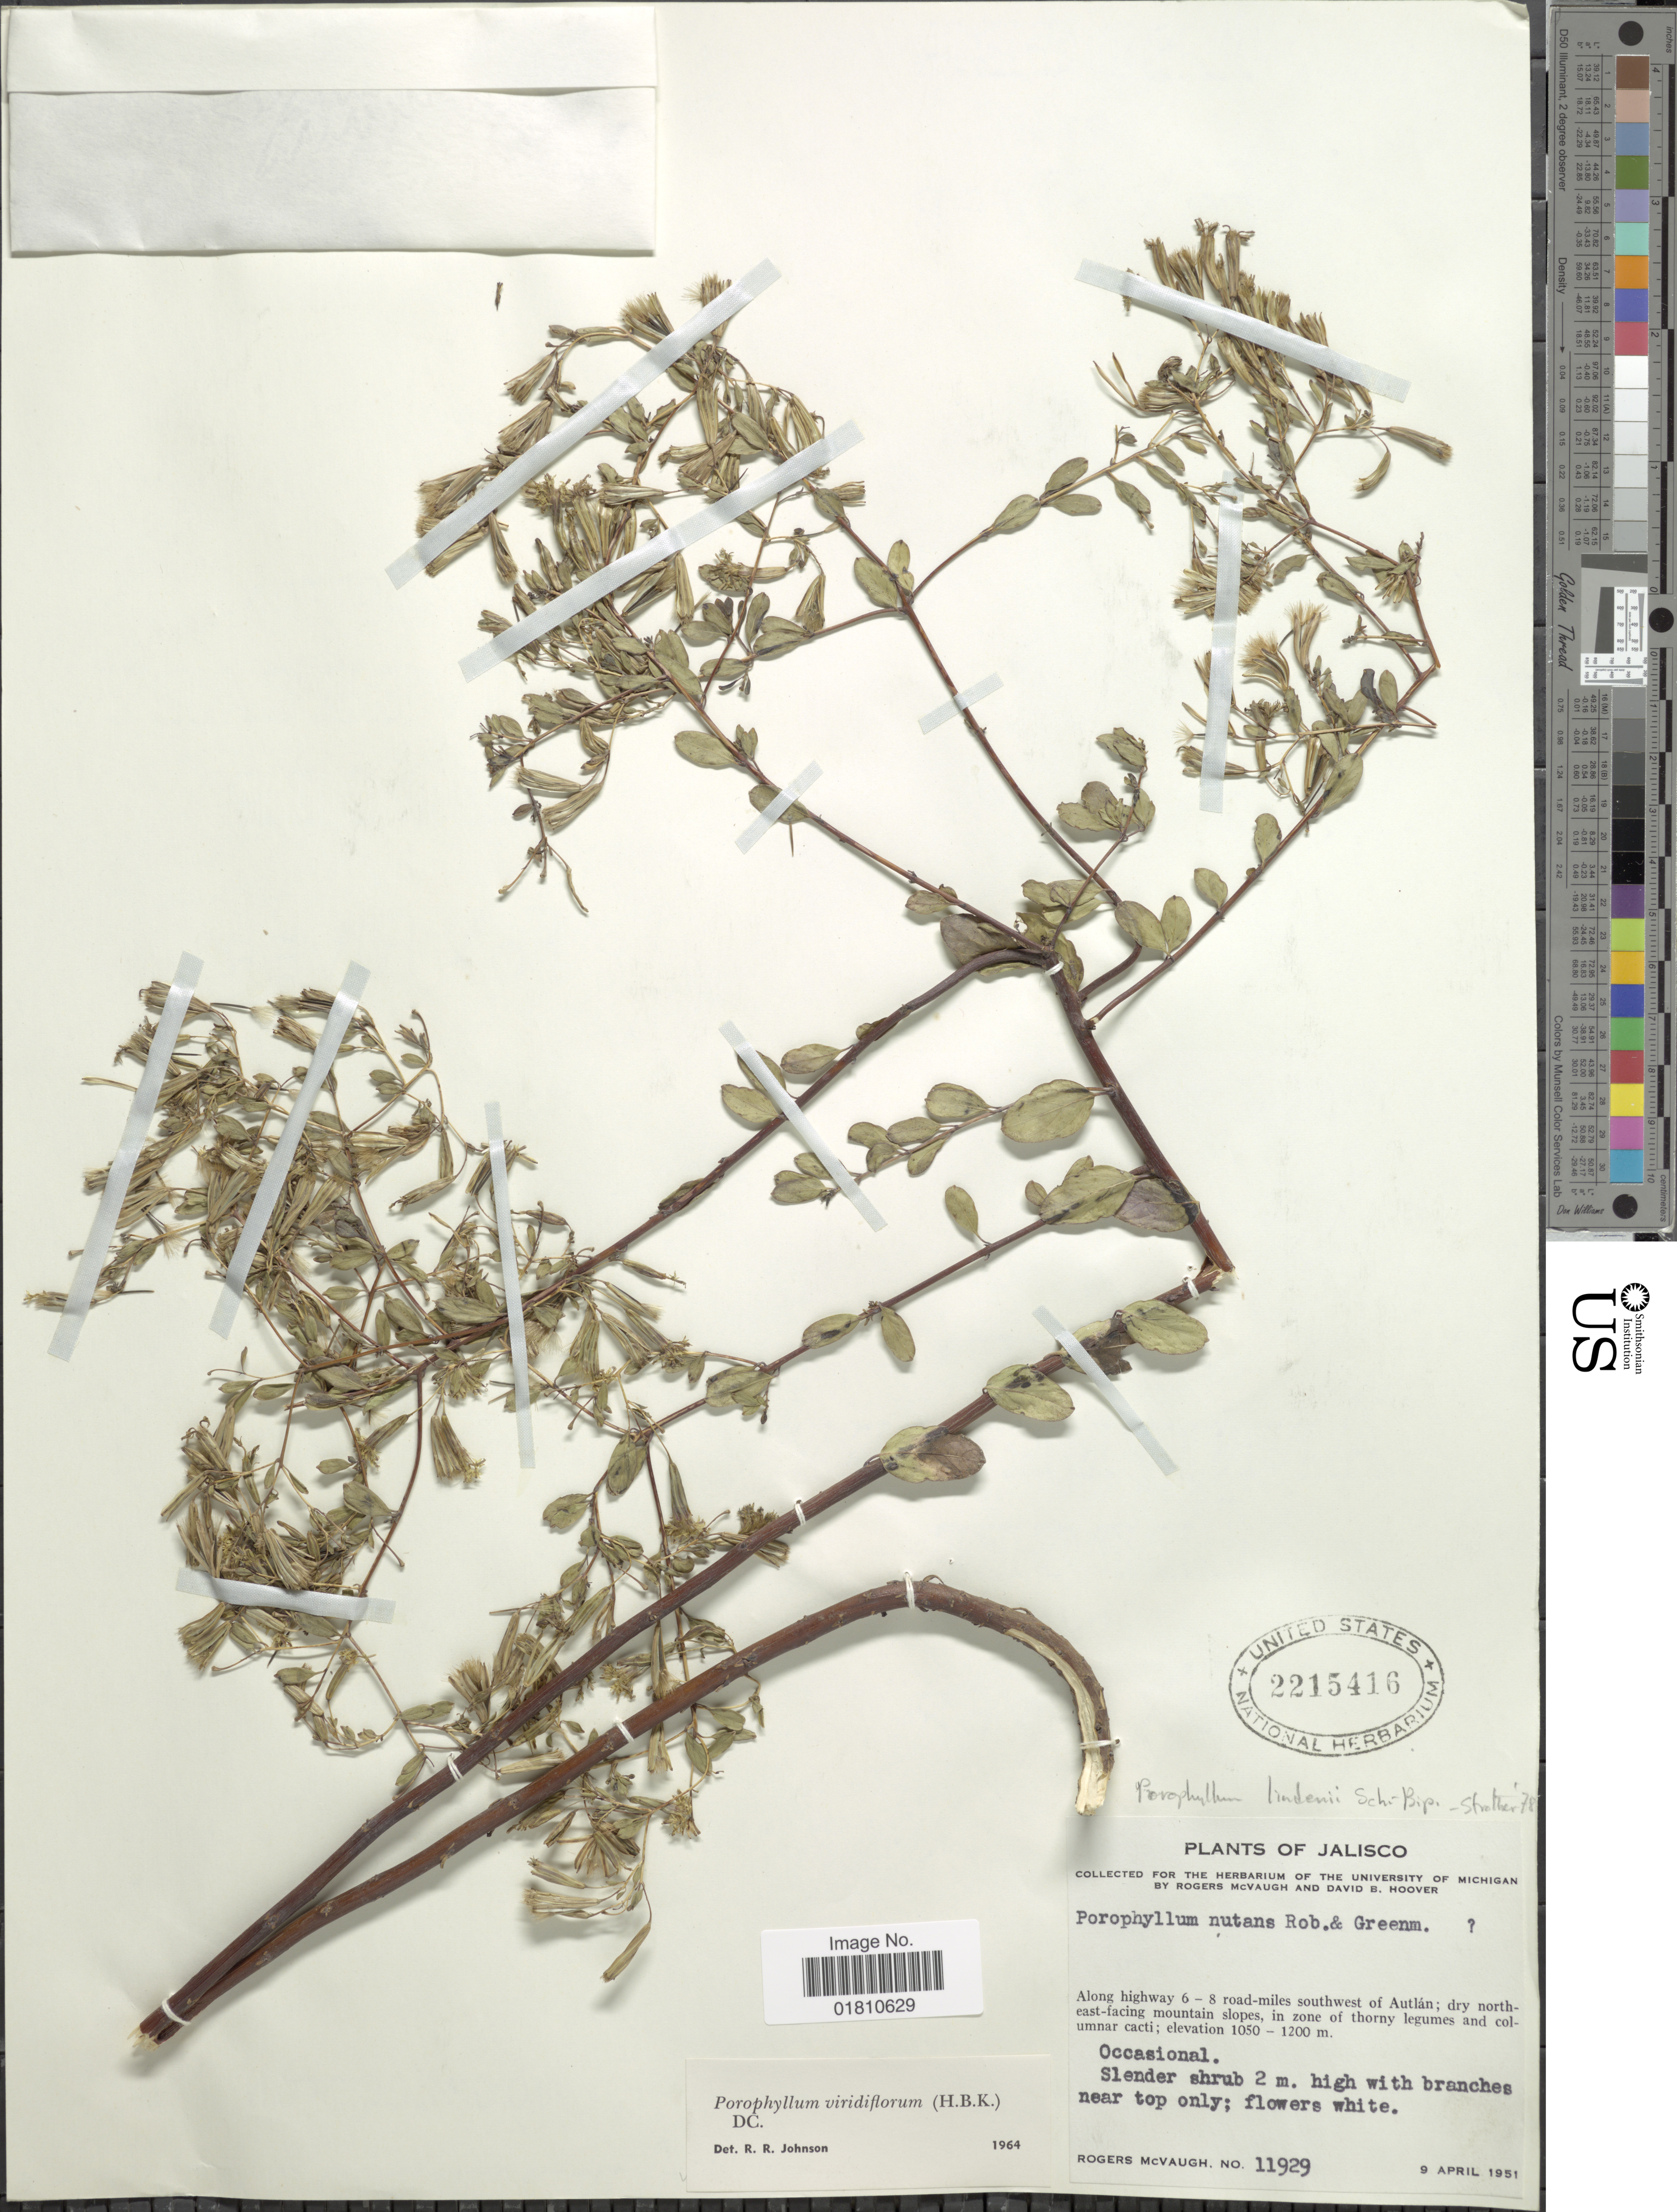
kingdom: Plantae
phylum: Tracheophyta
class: Magnoliopsida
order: Asterales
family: Asteraceae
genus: Porophyllum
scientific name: Porophyllum lindenii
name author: Sch. Bip. ex Seem.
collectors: R. McVaugh & D. B. Hoover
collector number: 11929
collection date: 1951-04-09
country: Mexico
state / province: Jalisco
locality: Along highway 6-8 road-miles southwest of Autlan; dry north-east-facing mountain slopes, in zone of thorny legumes and colymnar cacti.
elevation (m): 1050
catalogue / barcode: US 2215416